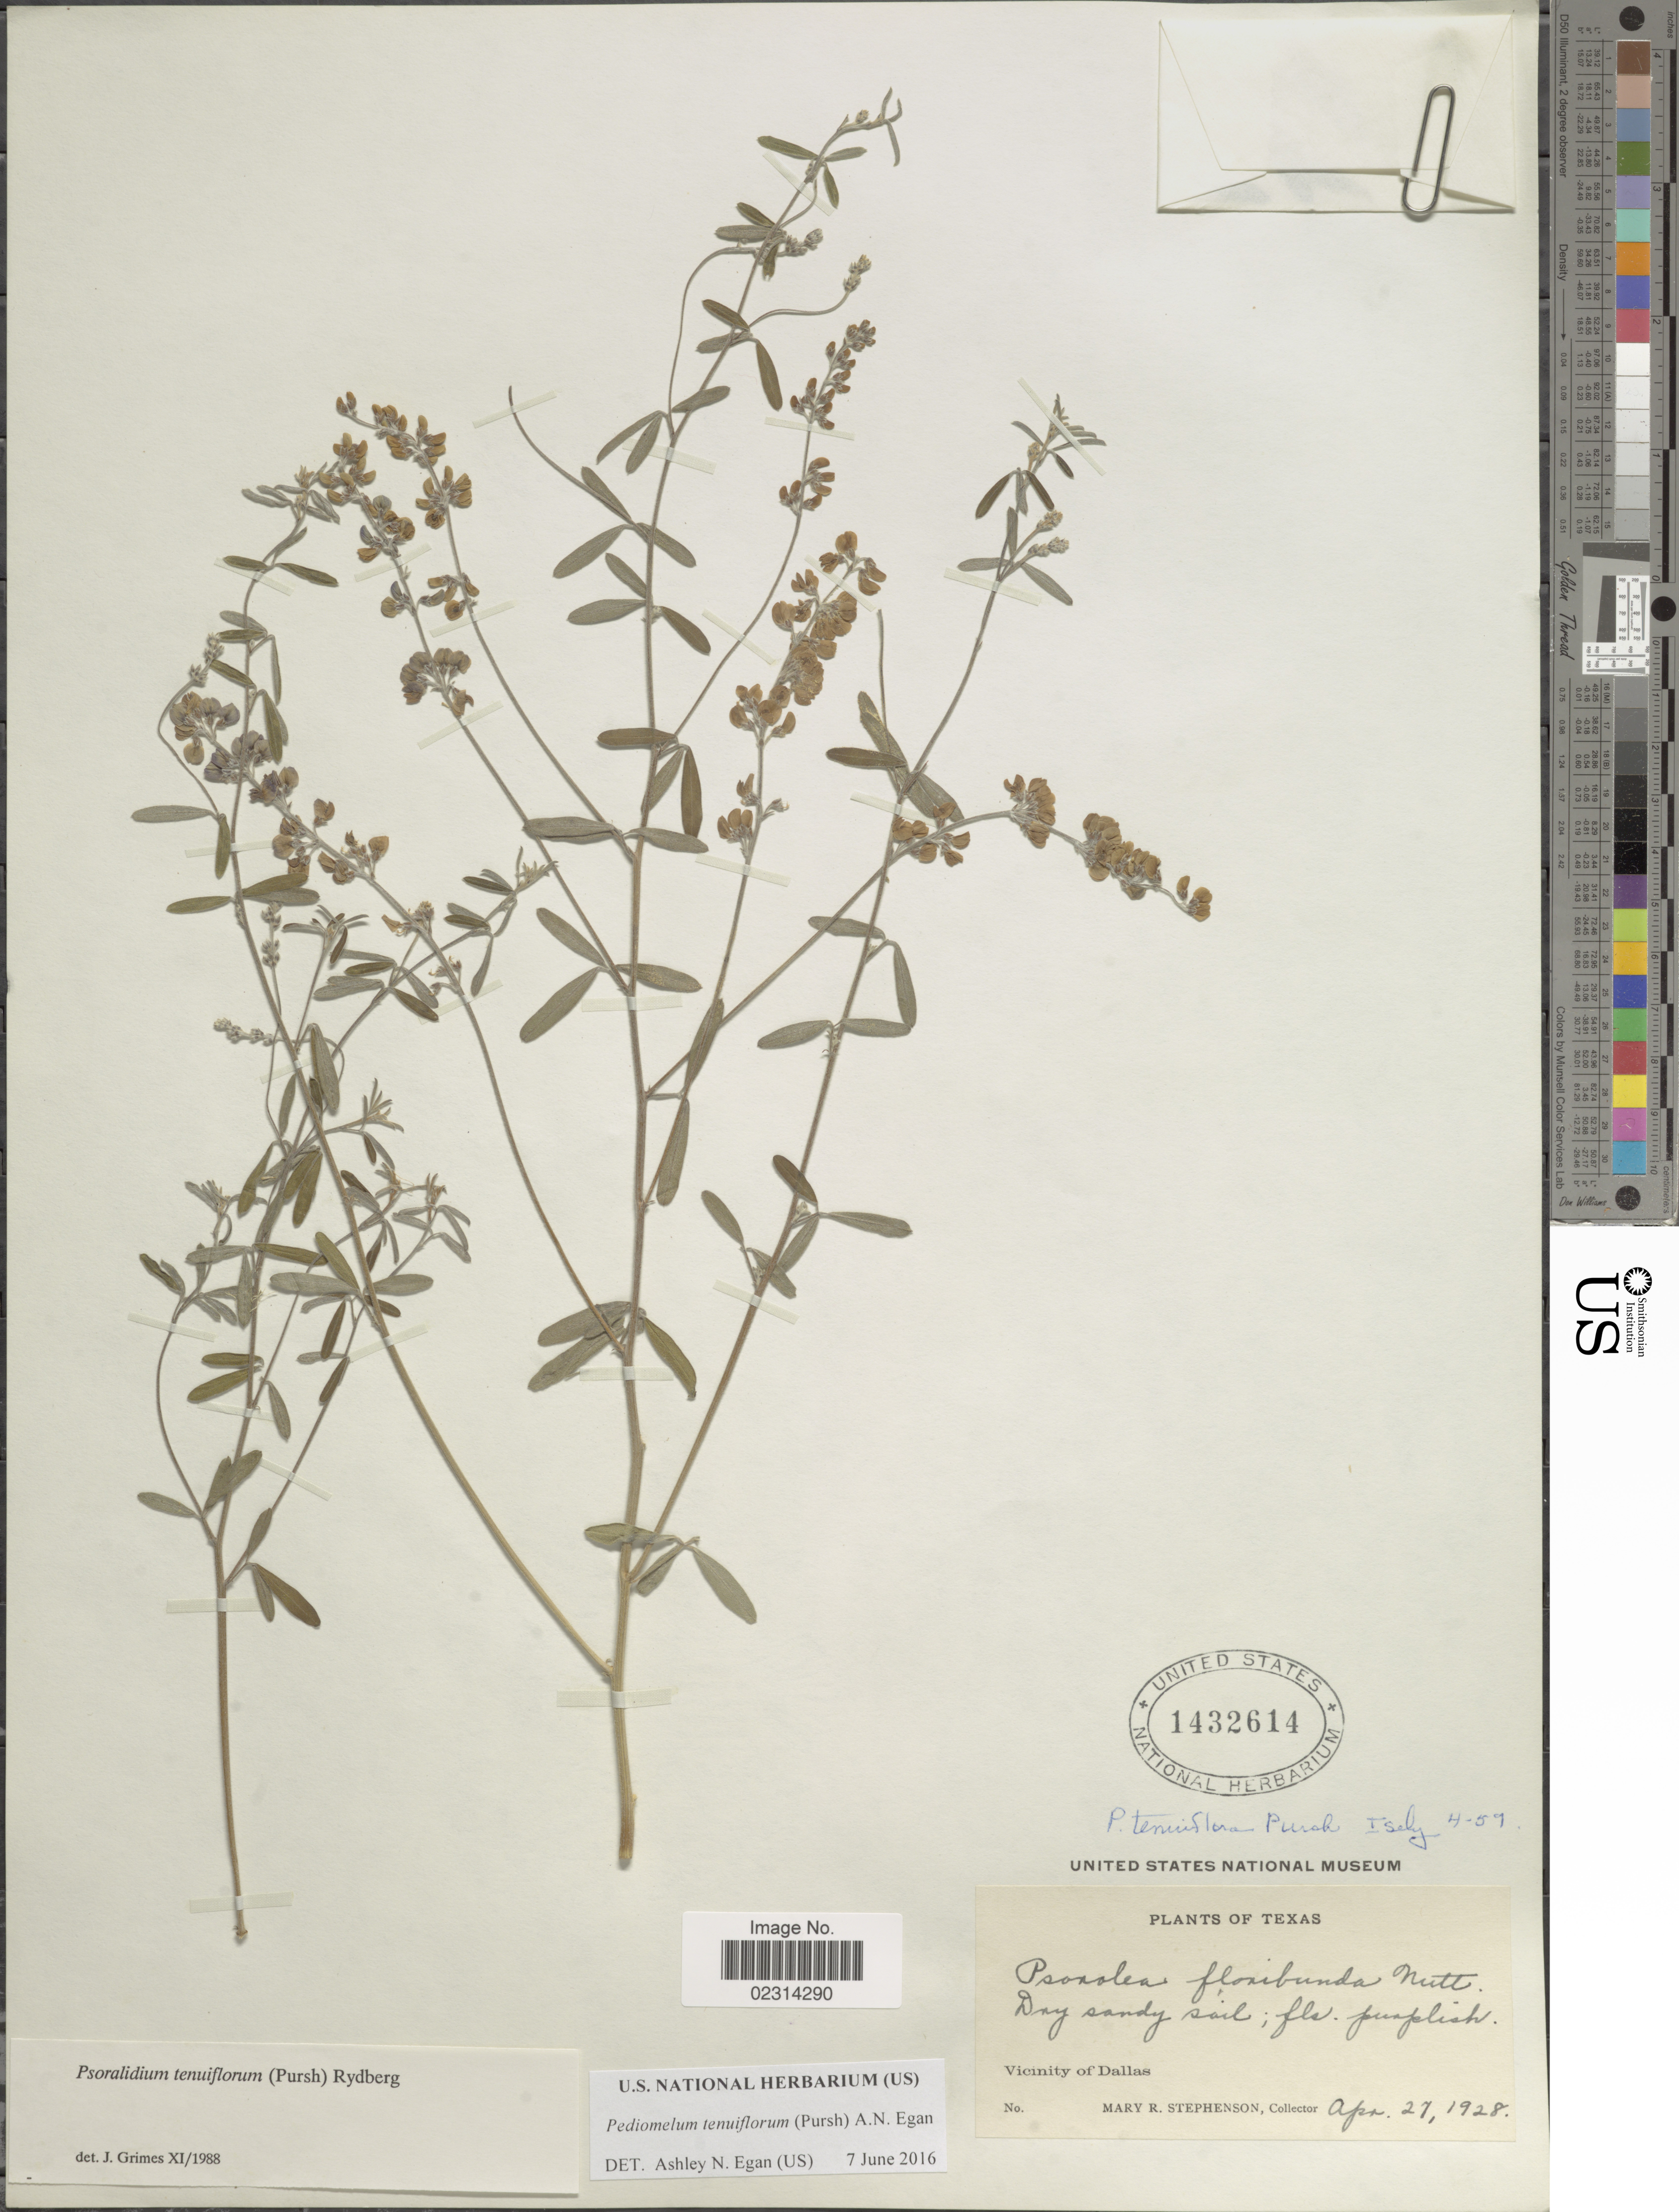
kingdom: Plantae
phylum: Tracheophyta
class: Magnoliopsida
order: Fabales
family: Fabaceae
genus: Psoralidium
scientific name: Psoralidium tenuiflorum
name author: (Pursh) Rydb.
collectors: M. Stephenson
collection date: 1928-04-27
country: United States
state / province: Texas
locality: Vicinity of Dallas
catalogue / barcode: US 1432614